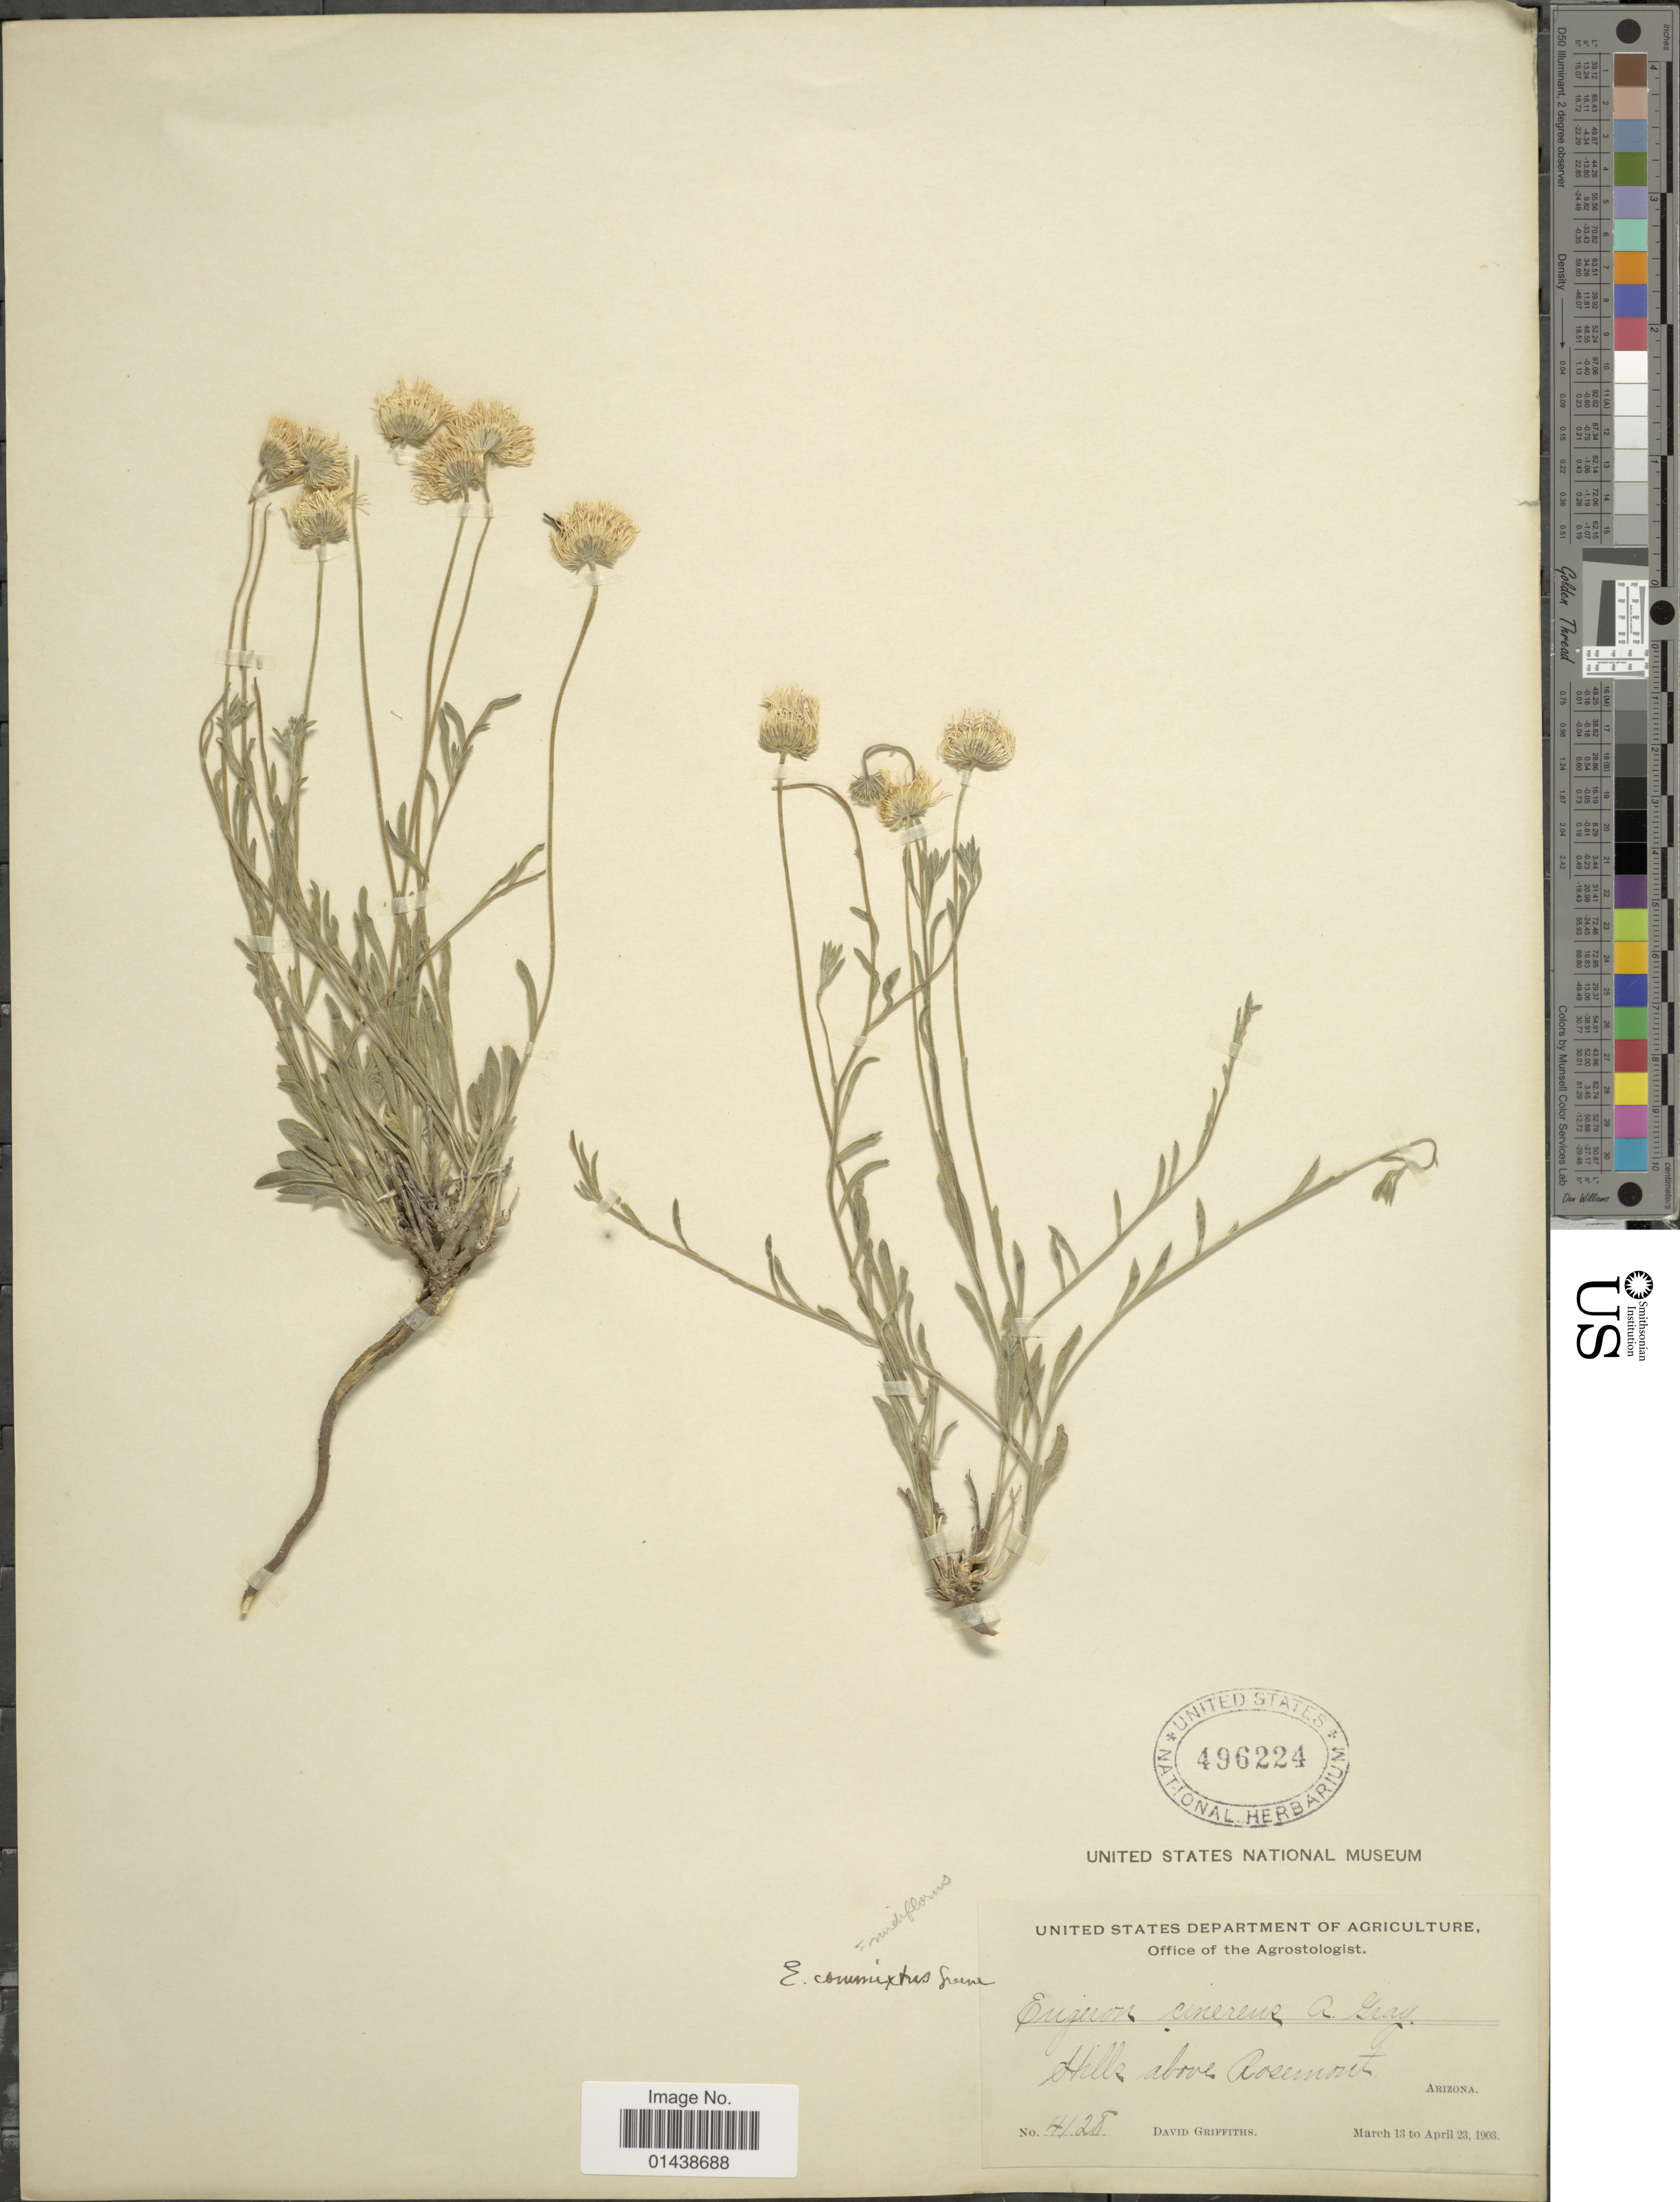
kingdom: Plantae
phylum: Tracheophyta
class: Magnoliopsida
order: Asterales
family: Asteraceae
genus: Erigeron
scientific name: Erigeron nudiflorus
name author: Buckley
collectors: D. Griffiths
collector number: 4128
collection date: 1903-03-13/1903-04-23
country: United States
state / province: Arizona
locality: Hills above Roseworth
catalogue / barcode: US 496224